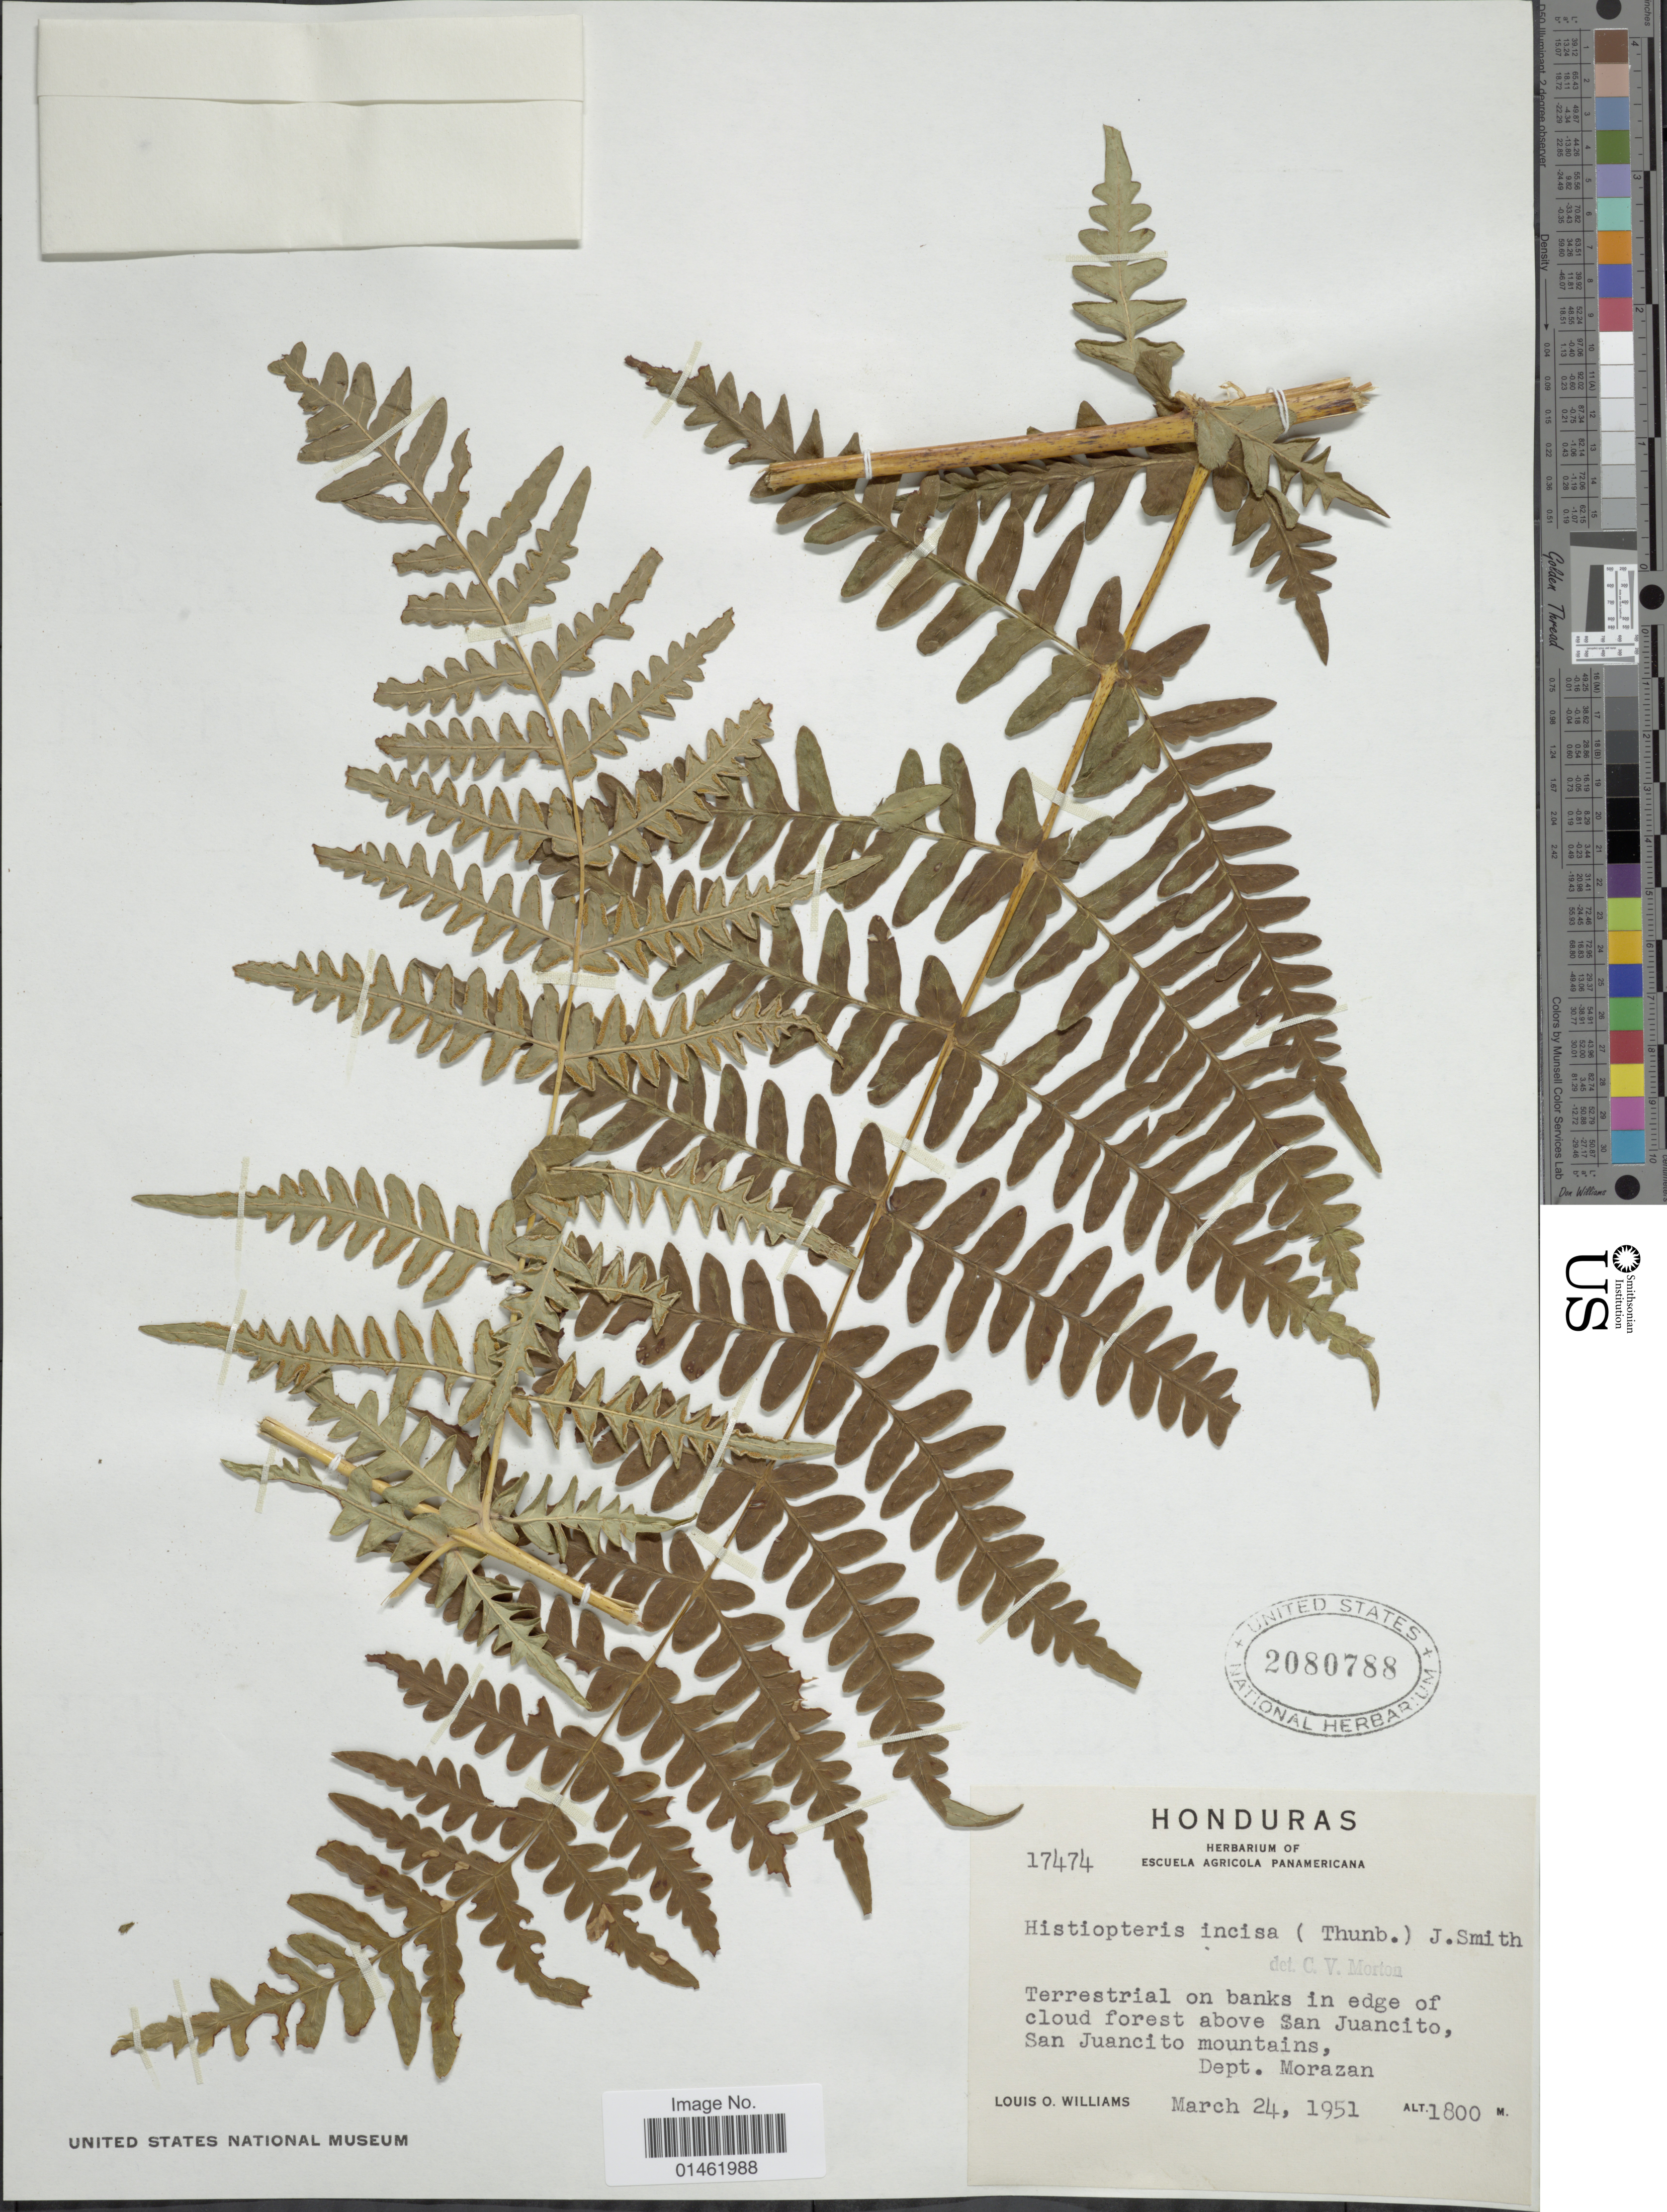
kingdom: Plantae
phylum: Tracheophyta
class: Polypodiopsida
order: Polypodiales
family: Dennstaedtiaceae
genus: Histiopteris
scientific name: Histiopteris incisa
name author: (Thunb.) J. Sm.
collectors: L. O. Williams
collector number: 17474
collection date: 1951-03-24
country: Honduras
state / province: Fco. Morazán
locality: Terrestrial on banks in edge of cloud forest above San Juancito, San Juancito mountains, Dept. Morazan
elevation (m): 1800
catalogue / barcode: US 2080788